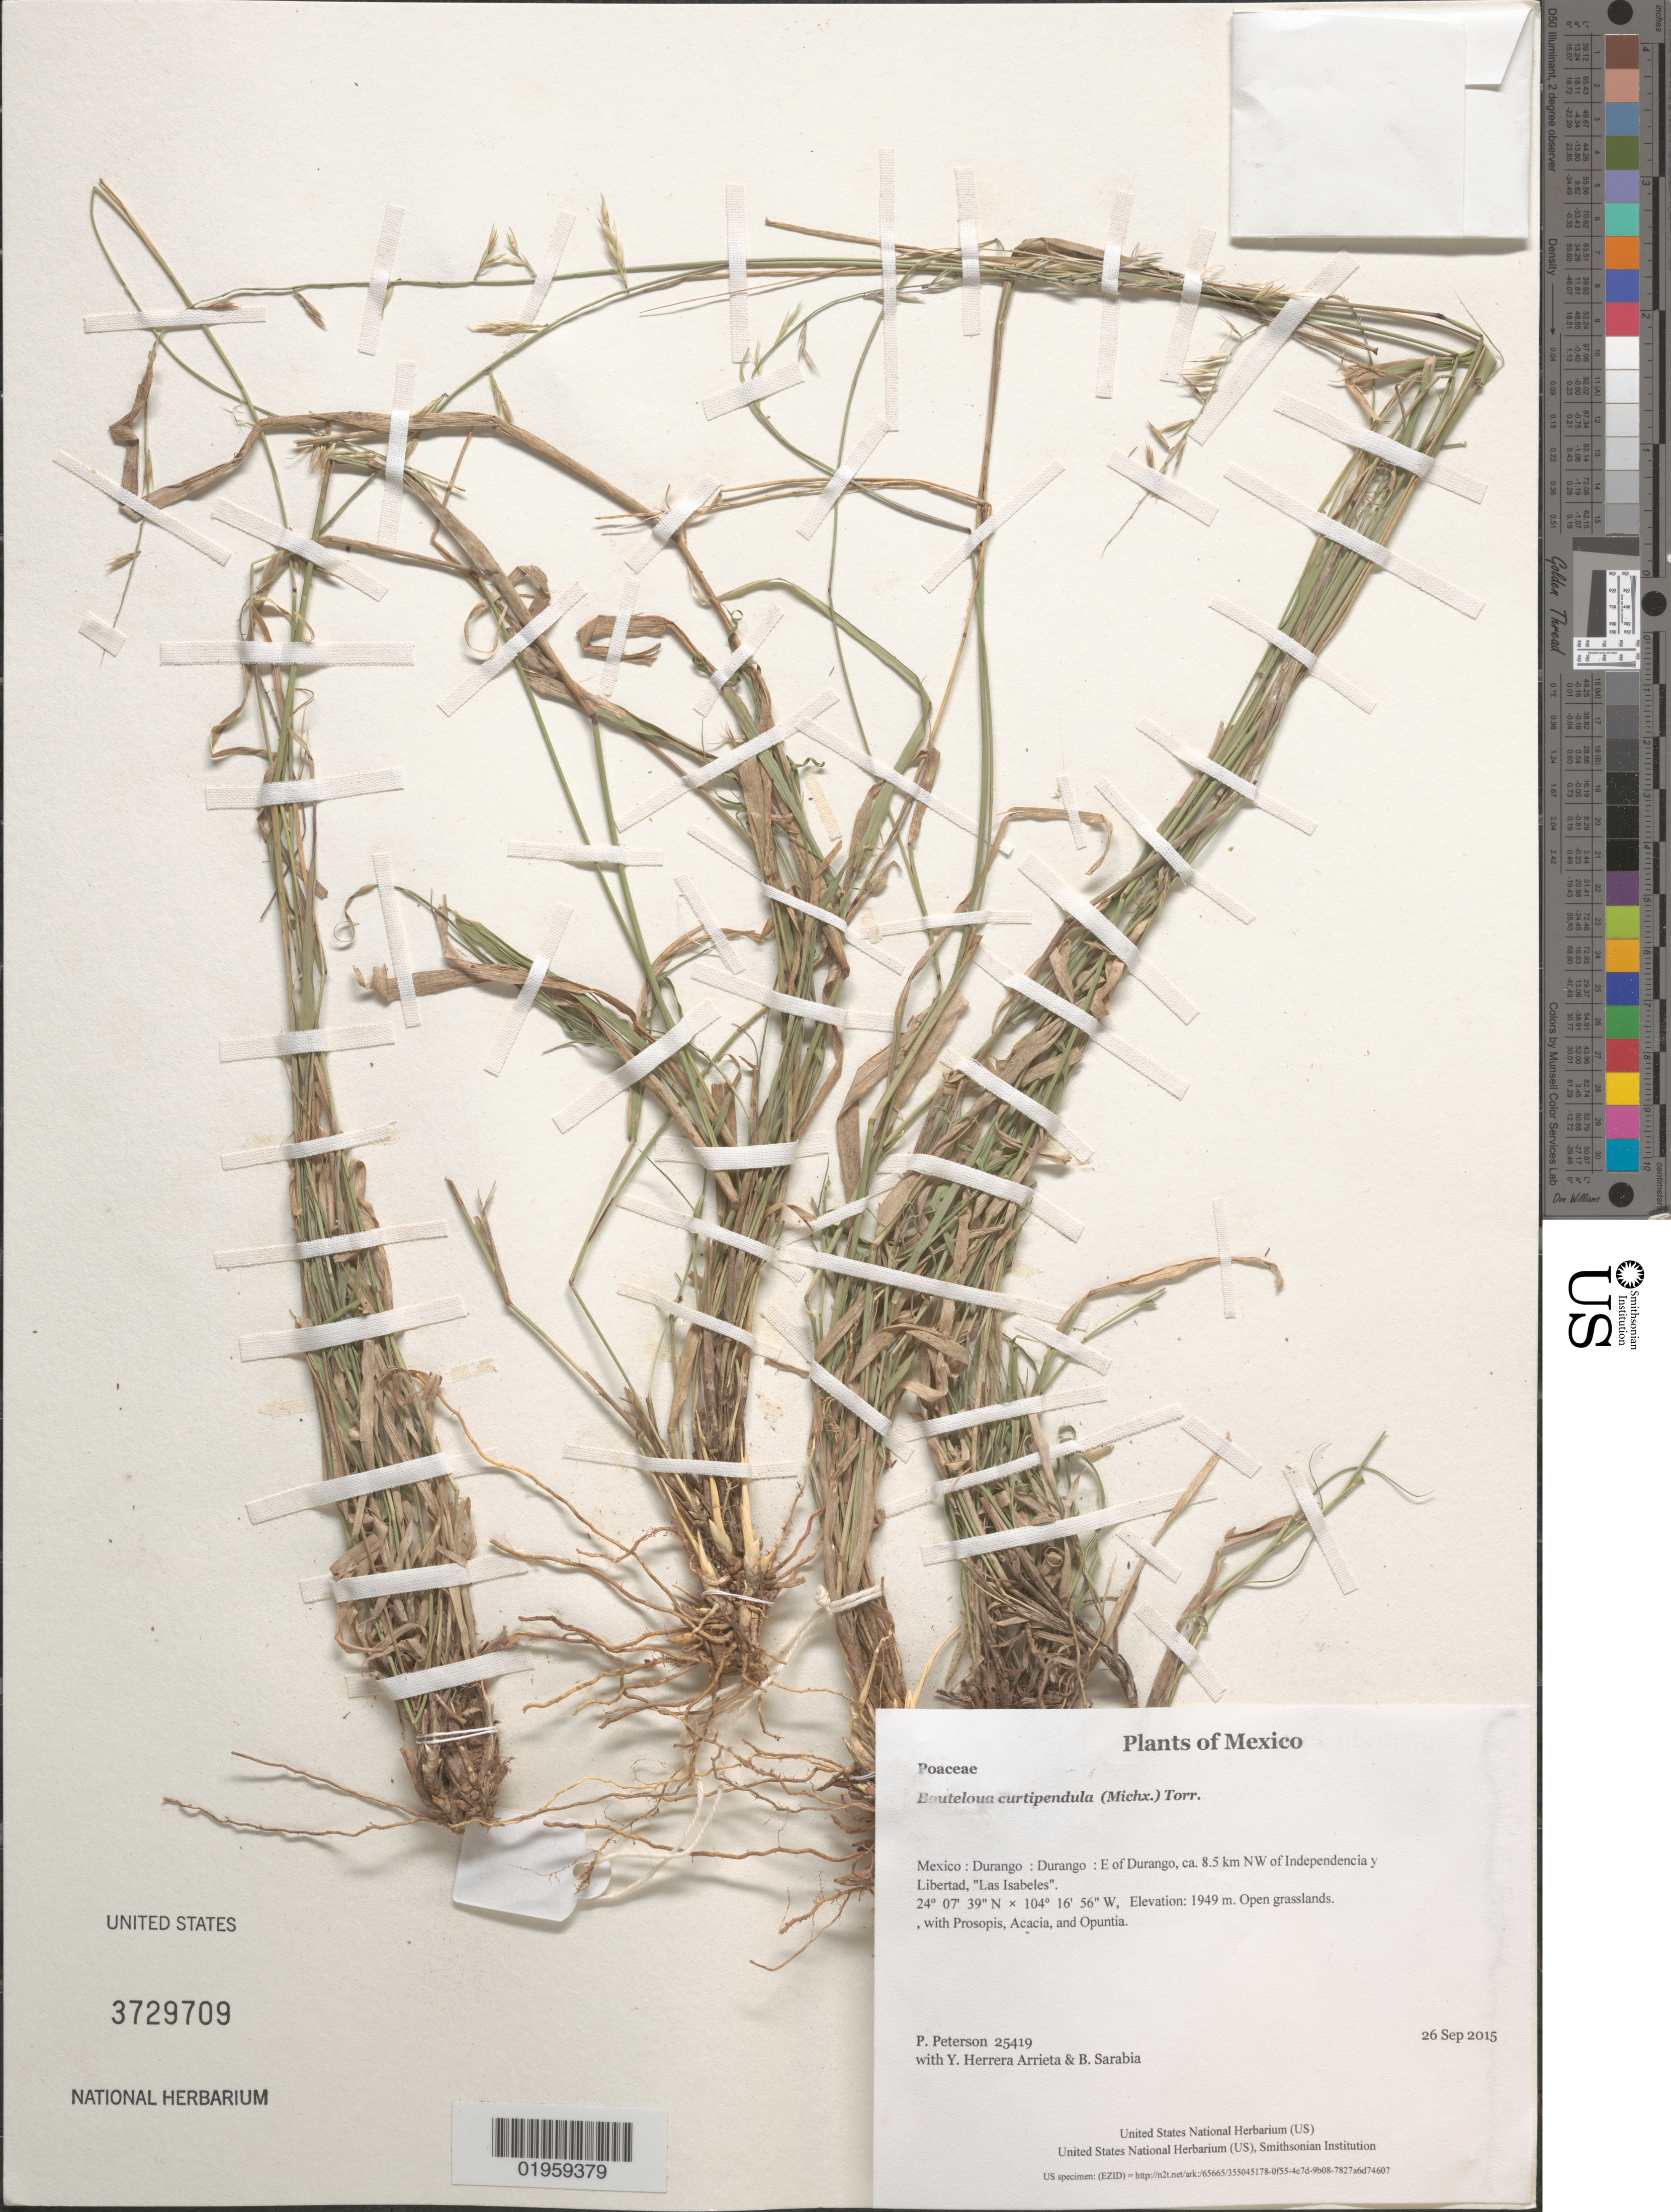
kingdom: Plantae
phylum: Tracheophyta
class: Liliopsida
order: Poales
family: Poaceae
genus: Bouteloua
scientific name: Bouteloua curtipendula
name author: (Michx.) Torr.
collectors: P. M. Peterson, Y. Herrera Arrieta & B. Sarabia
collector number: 25419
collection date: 2015-09-26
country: Mexico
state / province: Durango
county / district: Durango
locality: E of Durango, ca. 8.5 km NW of Independencia y Libertad, "Las Isabeles".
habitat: Open grasslands.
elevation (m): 1949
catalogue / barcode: US 3729709